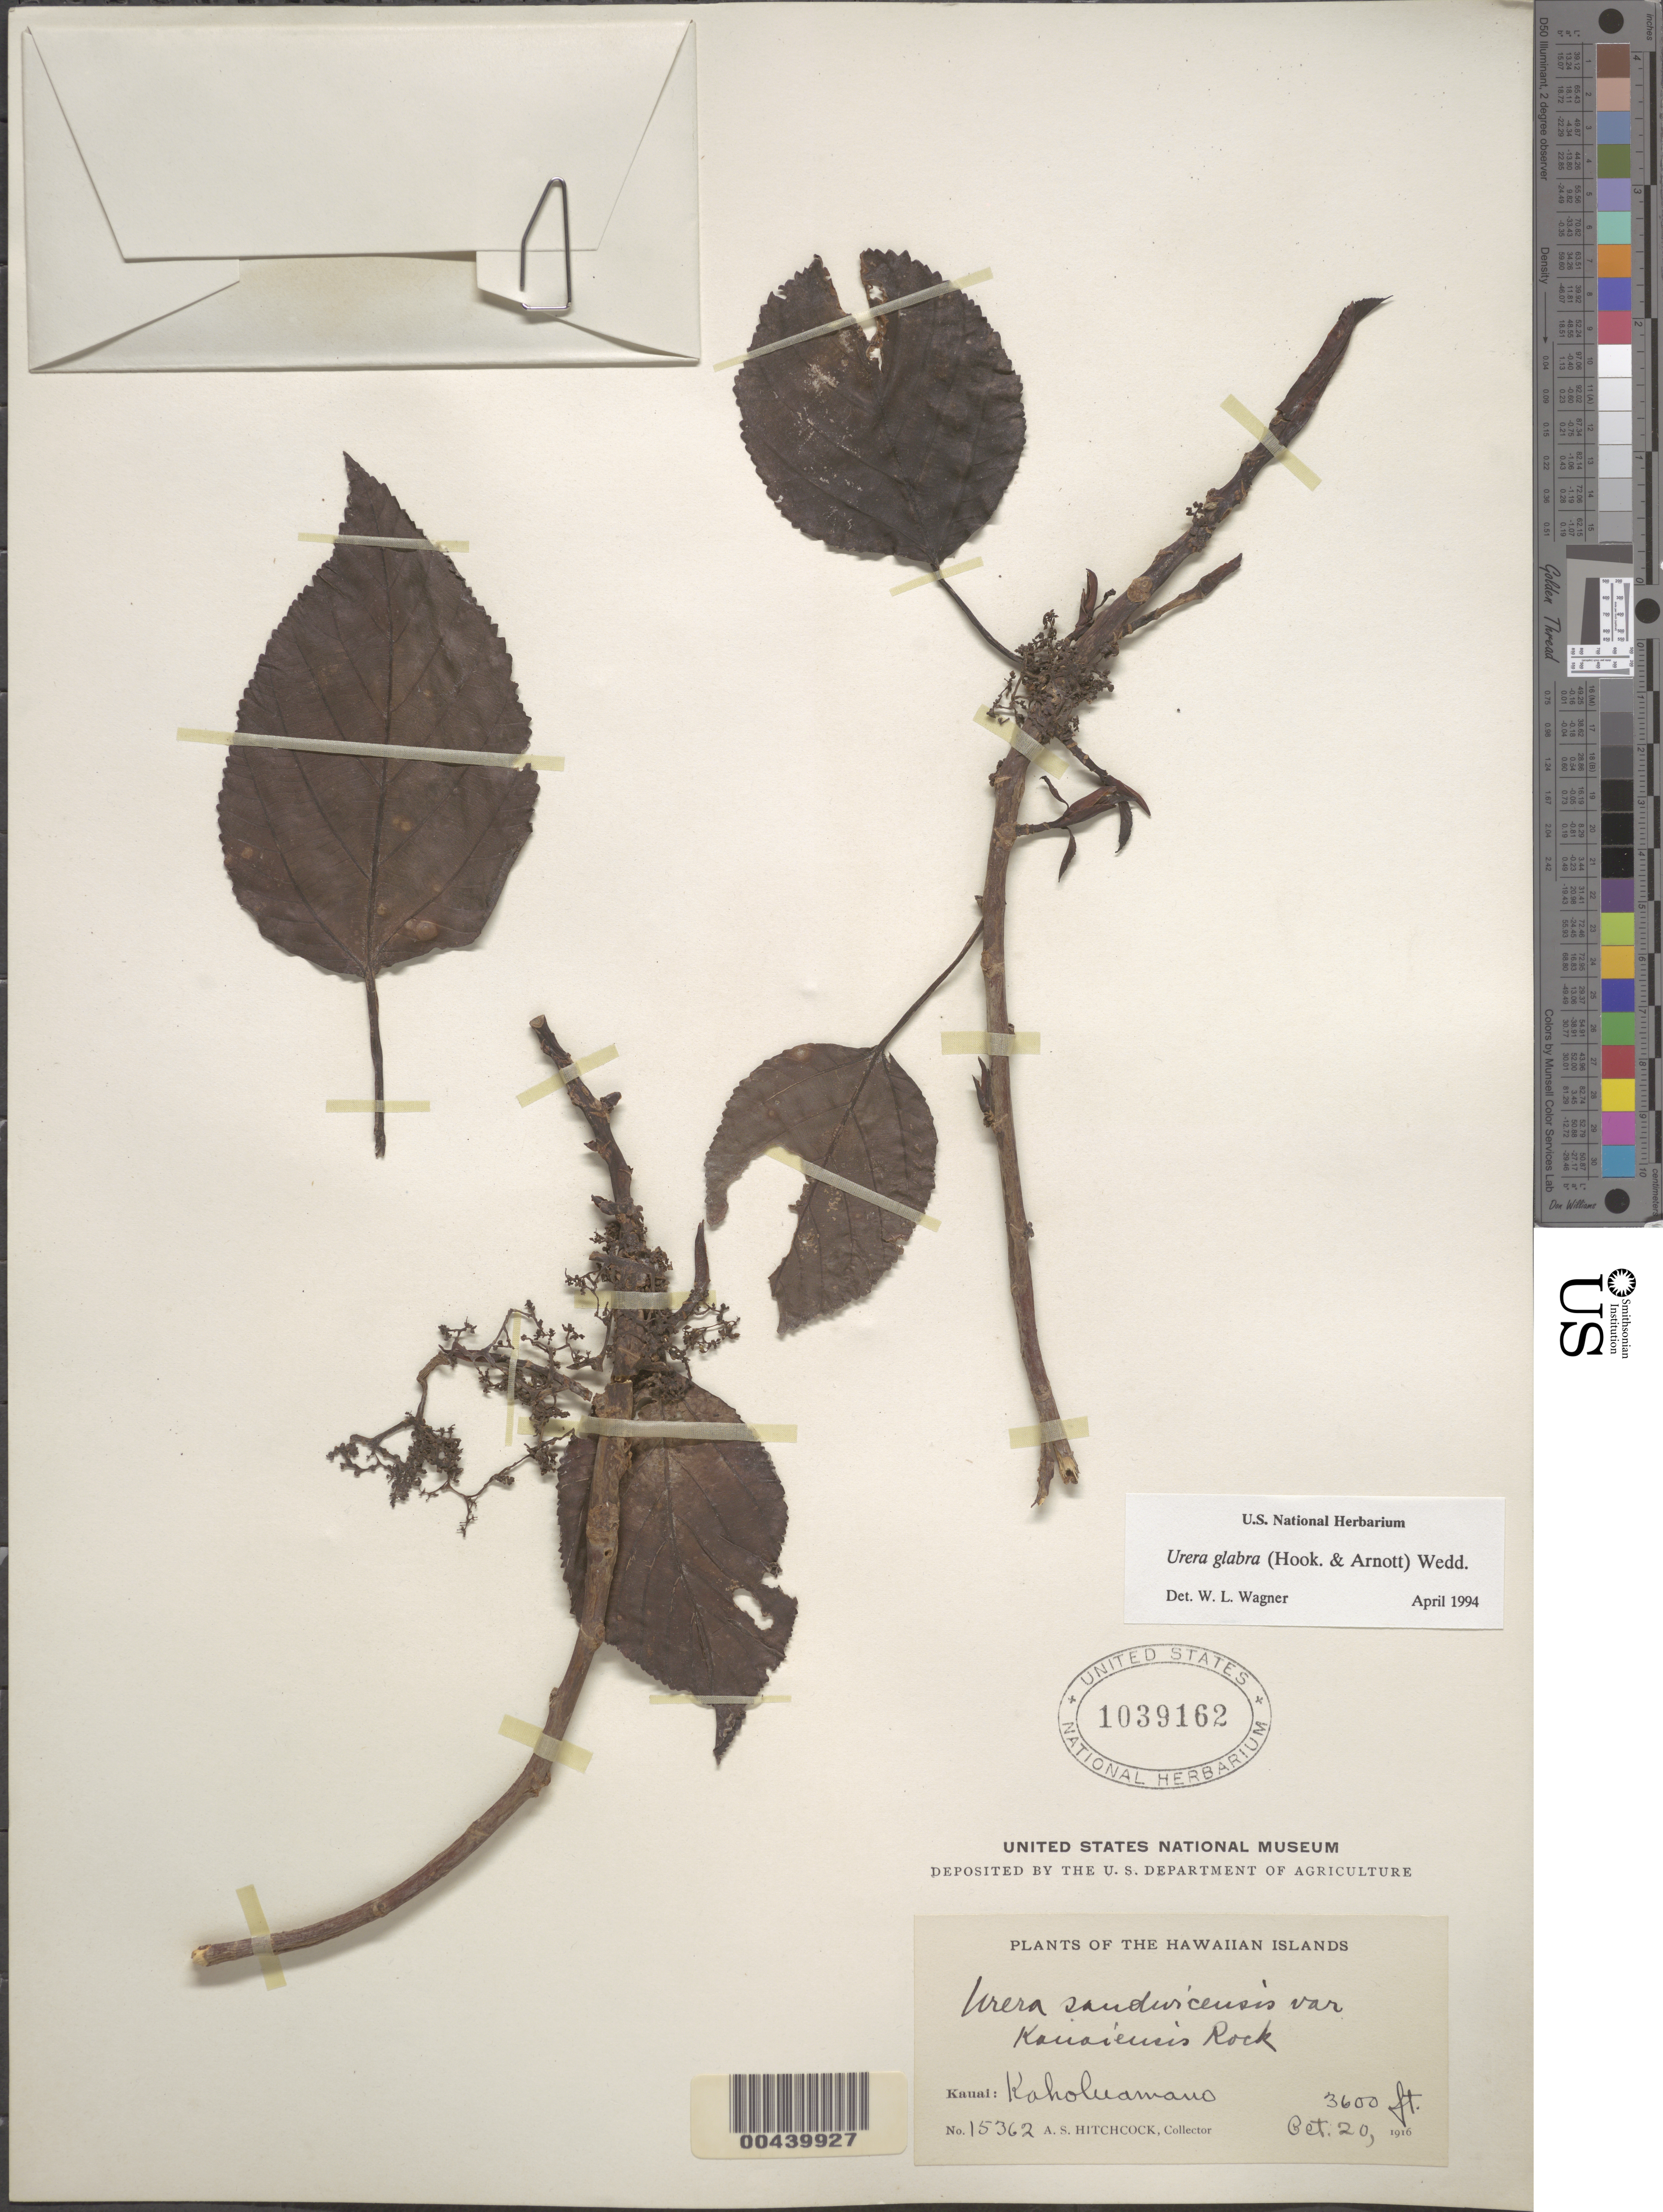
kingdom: Plantae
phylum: Tracheophyta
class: Magnoliopsida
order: Rosales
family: Urticaceae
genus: Touchardia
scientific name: Touchardia oahuensis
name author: T. Wells & A. K. Monro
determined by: Wagner, W. L., (BOT), Smithsonian Institution - National Museum of Natural History (UNITED STATES)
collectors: A. S. Hitchcock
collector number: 15362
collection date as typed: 20 Oct 1916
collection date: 1916-10-20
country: United States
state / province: Hawaii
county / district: Kauai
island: Kaua'i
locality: Kaholuamano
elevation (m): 1097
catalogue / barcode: US 1039162